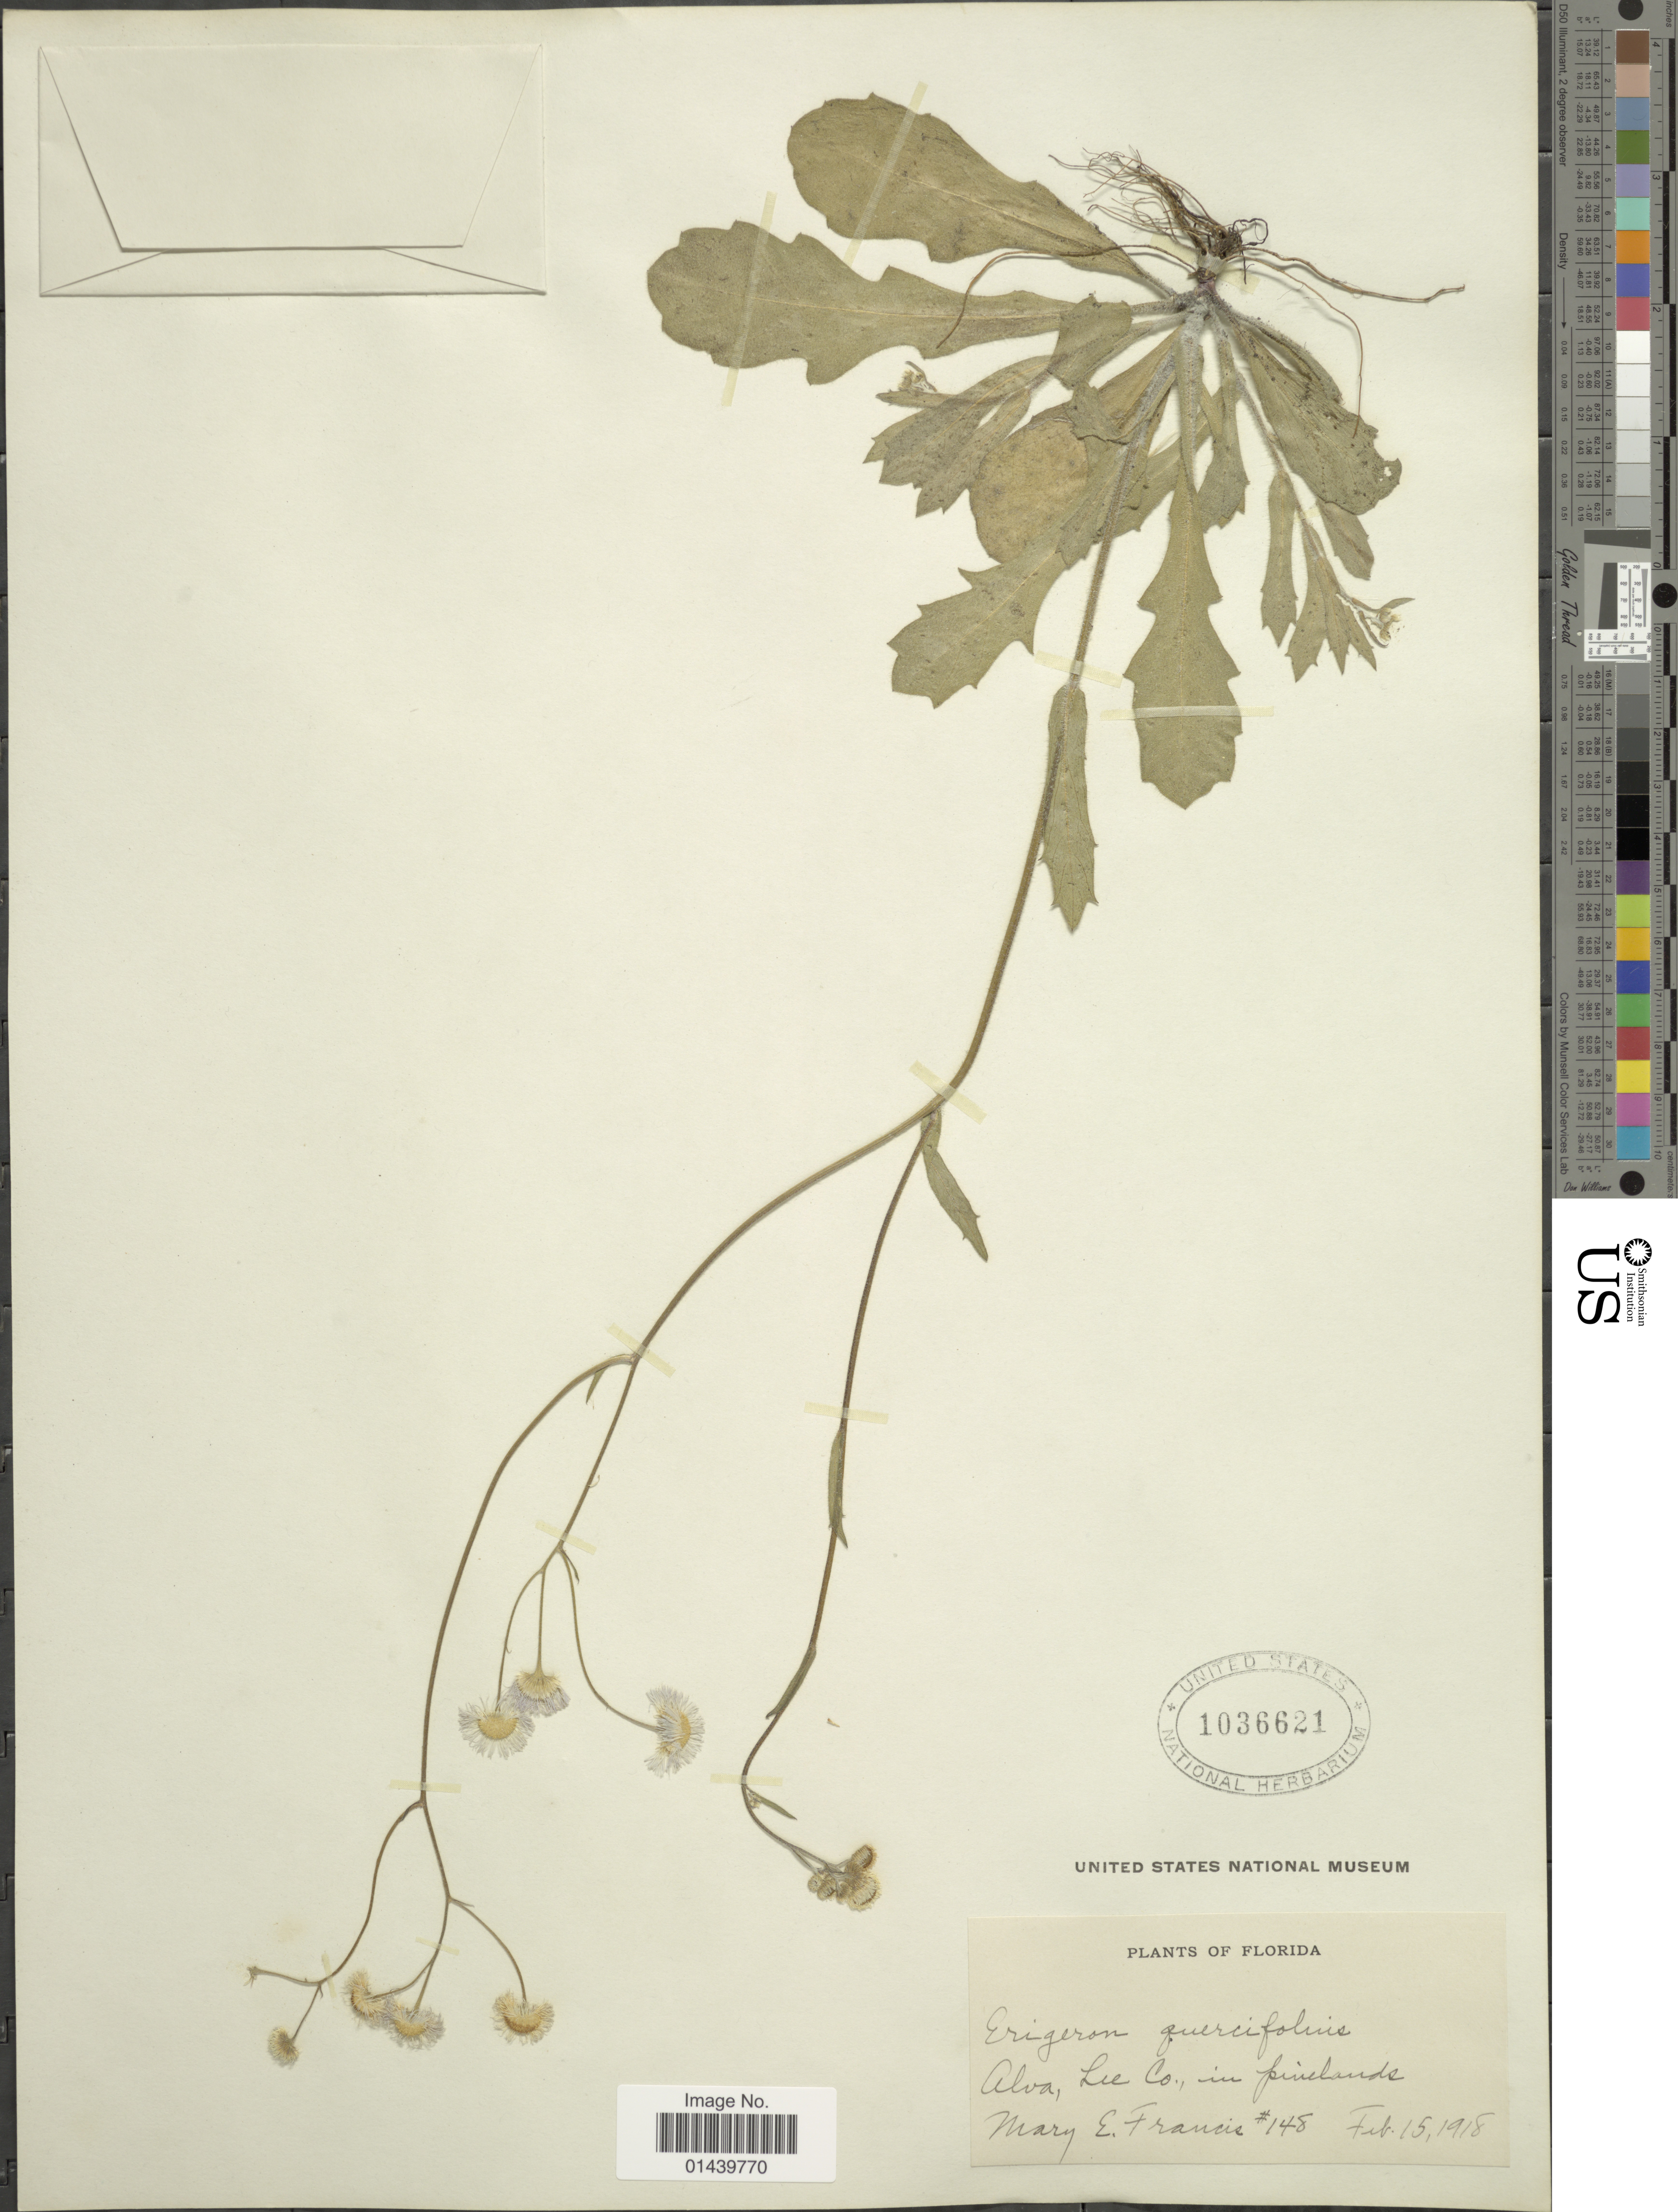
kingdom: Plantae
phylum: Tracheophyta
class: Magnoliopsida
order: Asterales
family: Asteraceae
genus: Erigeron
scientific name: Erigeron quercifolius Lam.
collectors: M. E. Francis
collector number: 148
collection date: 1918-02-15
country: United States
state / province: Florida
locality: Alva, Lee Co., in pinelands.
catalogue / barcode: US 1036621